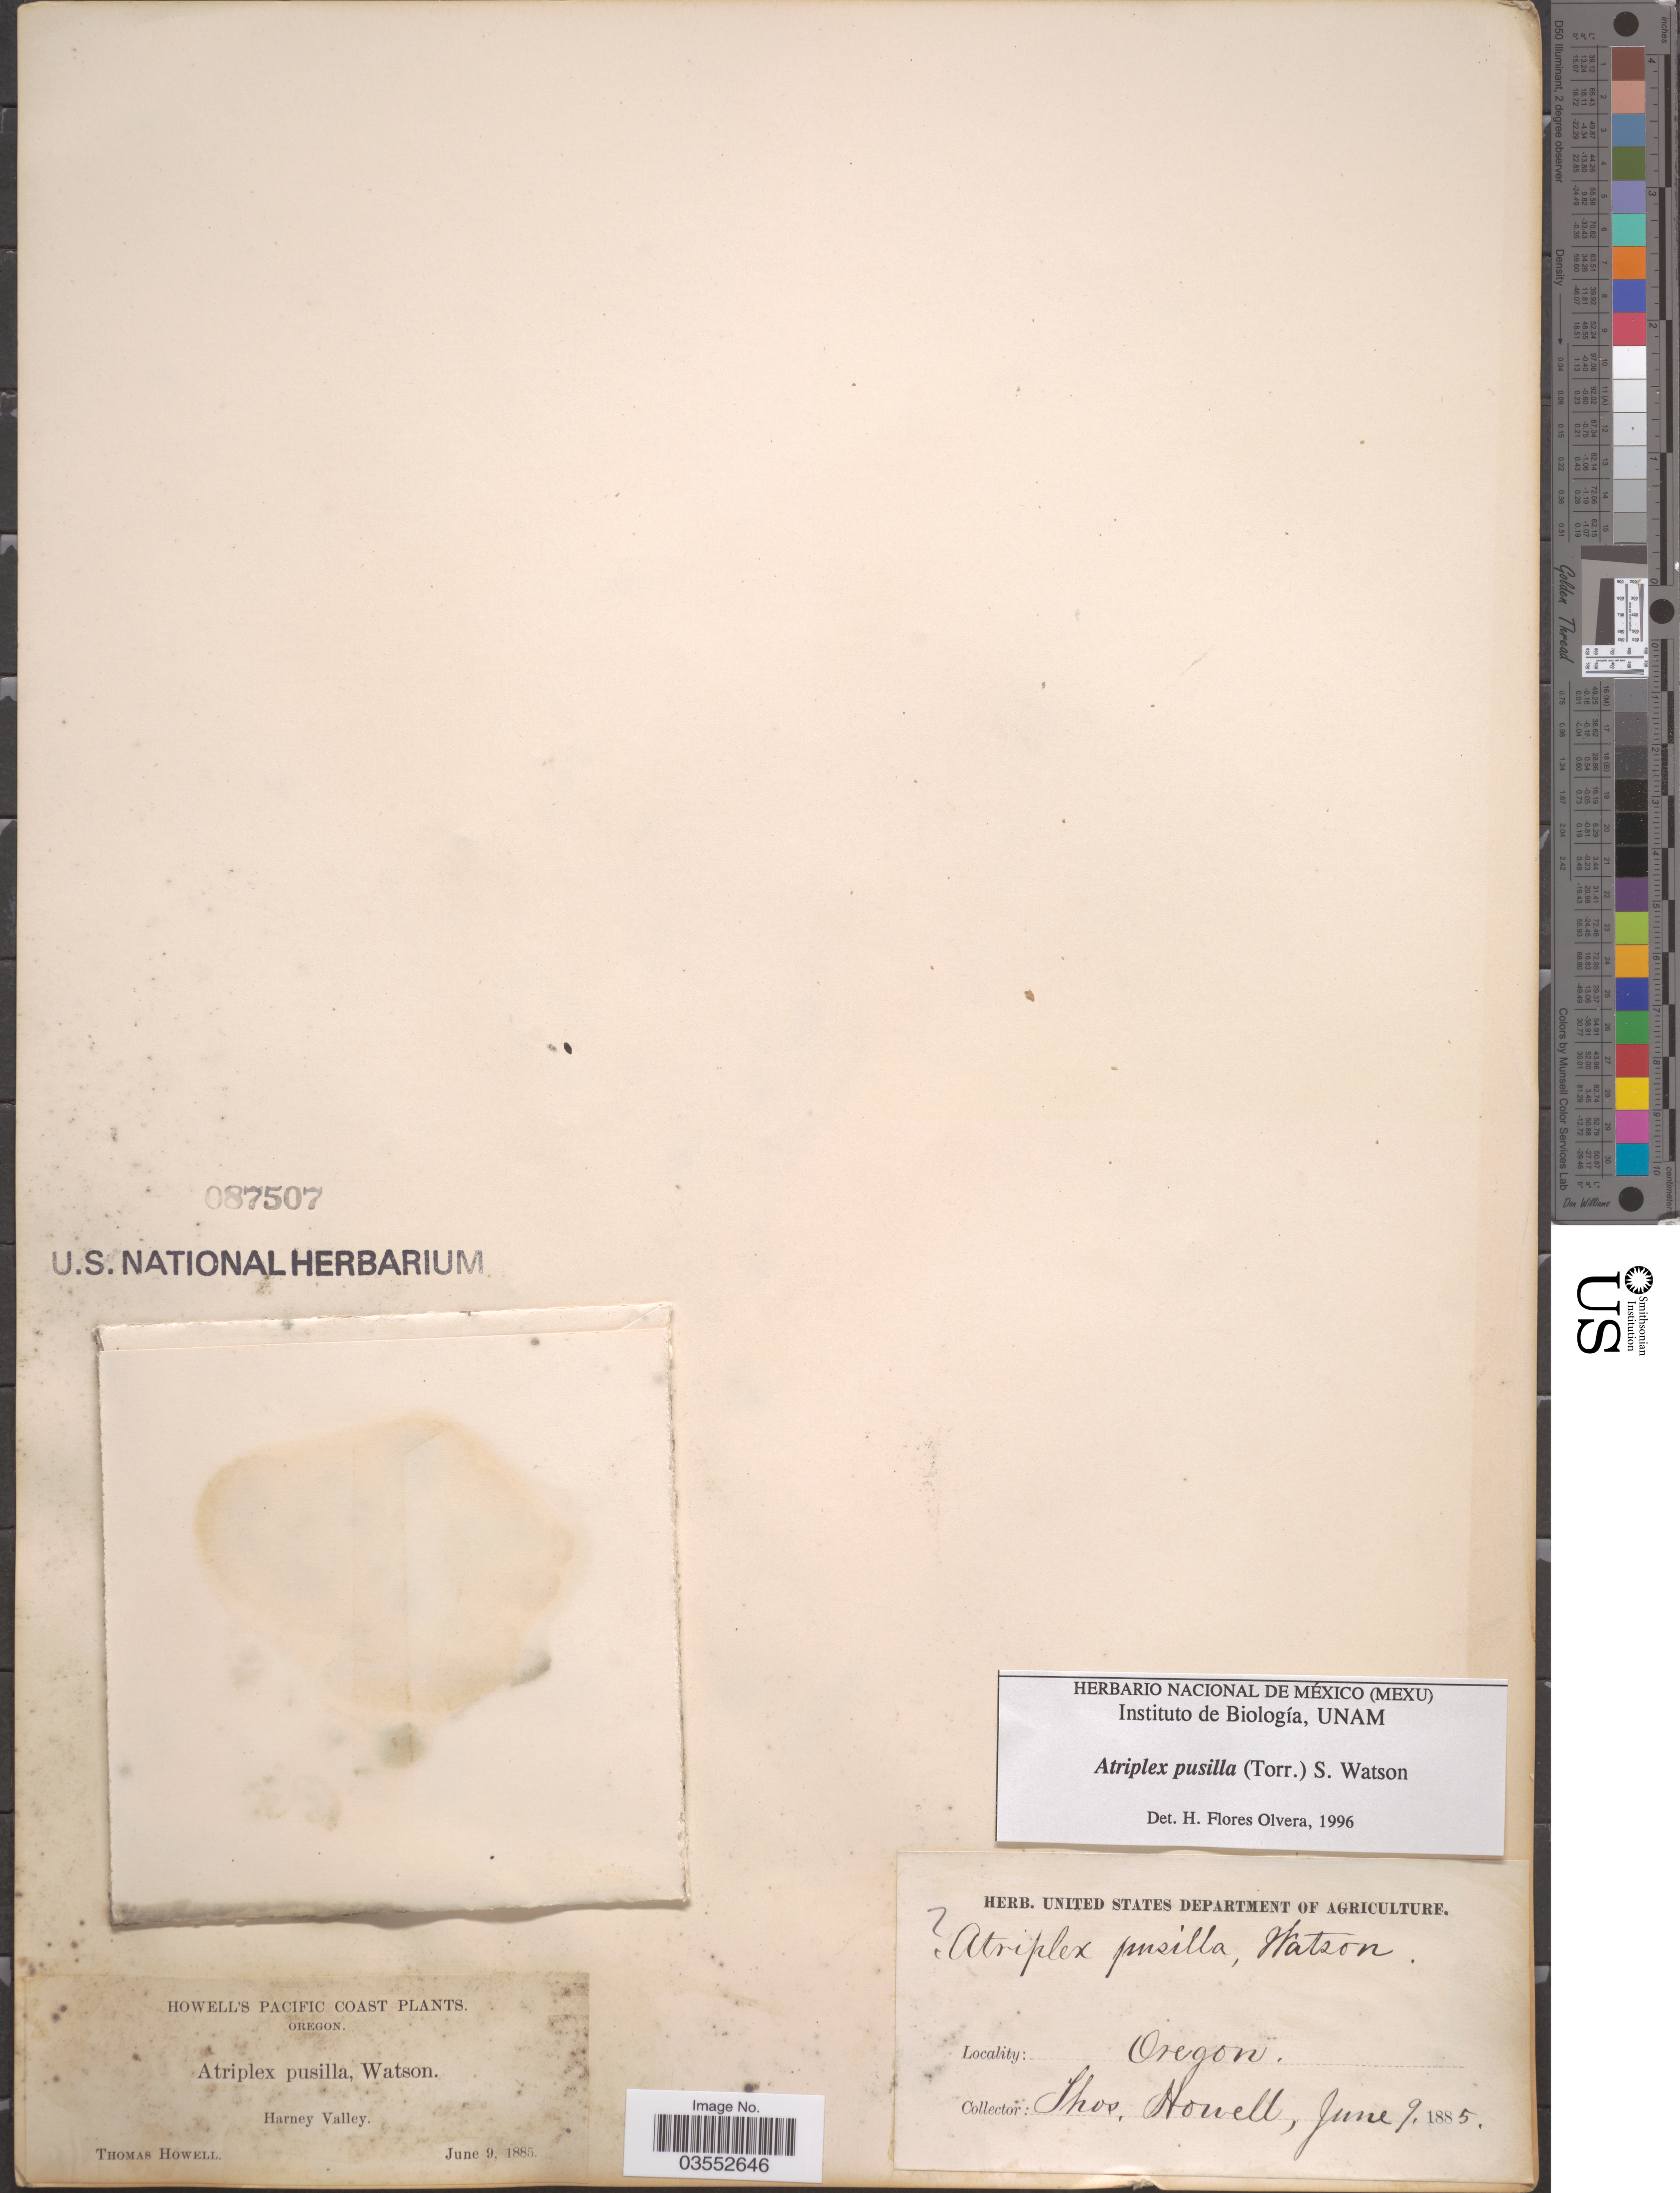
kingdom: Plantae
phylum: Tracheophyta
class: Magnoliopsida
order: Caryophyllales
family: Amaranthaceae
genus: Atriplex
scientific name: Atriplex rosea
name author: L.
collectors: T. Howell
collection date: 1885-06-09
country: United States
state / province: Oregon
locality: Pacific Coast. Harney Valley.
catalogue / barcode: US 87507